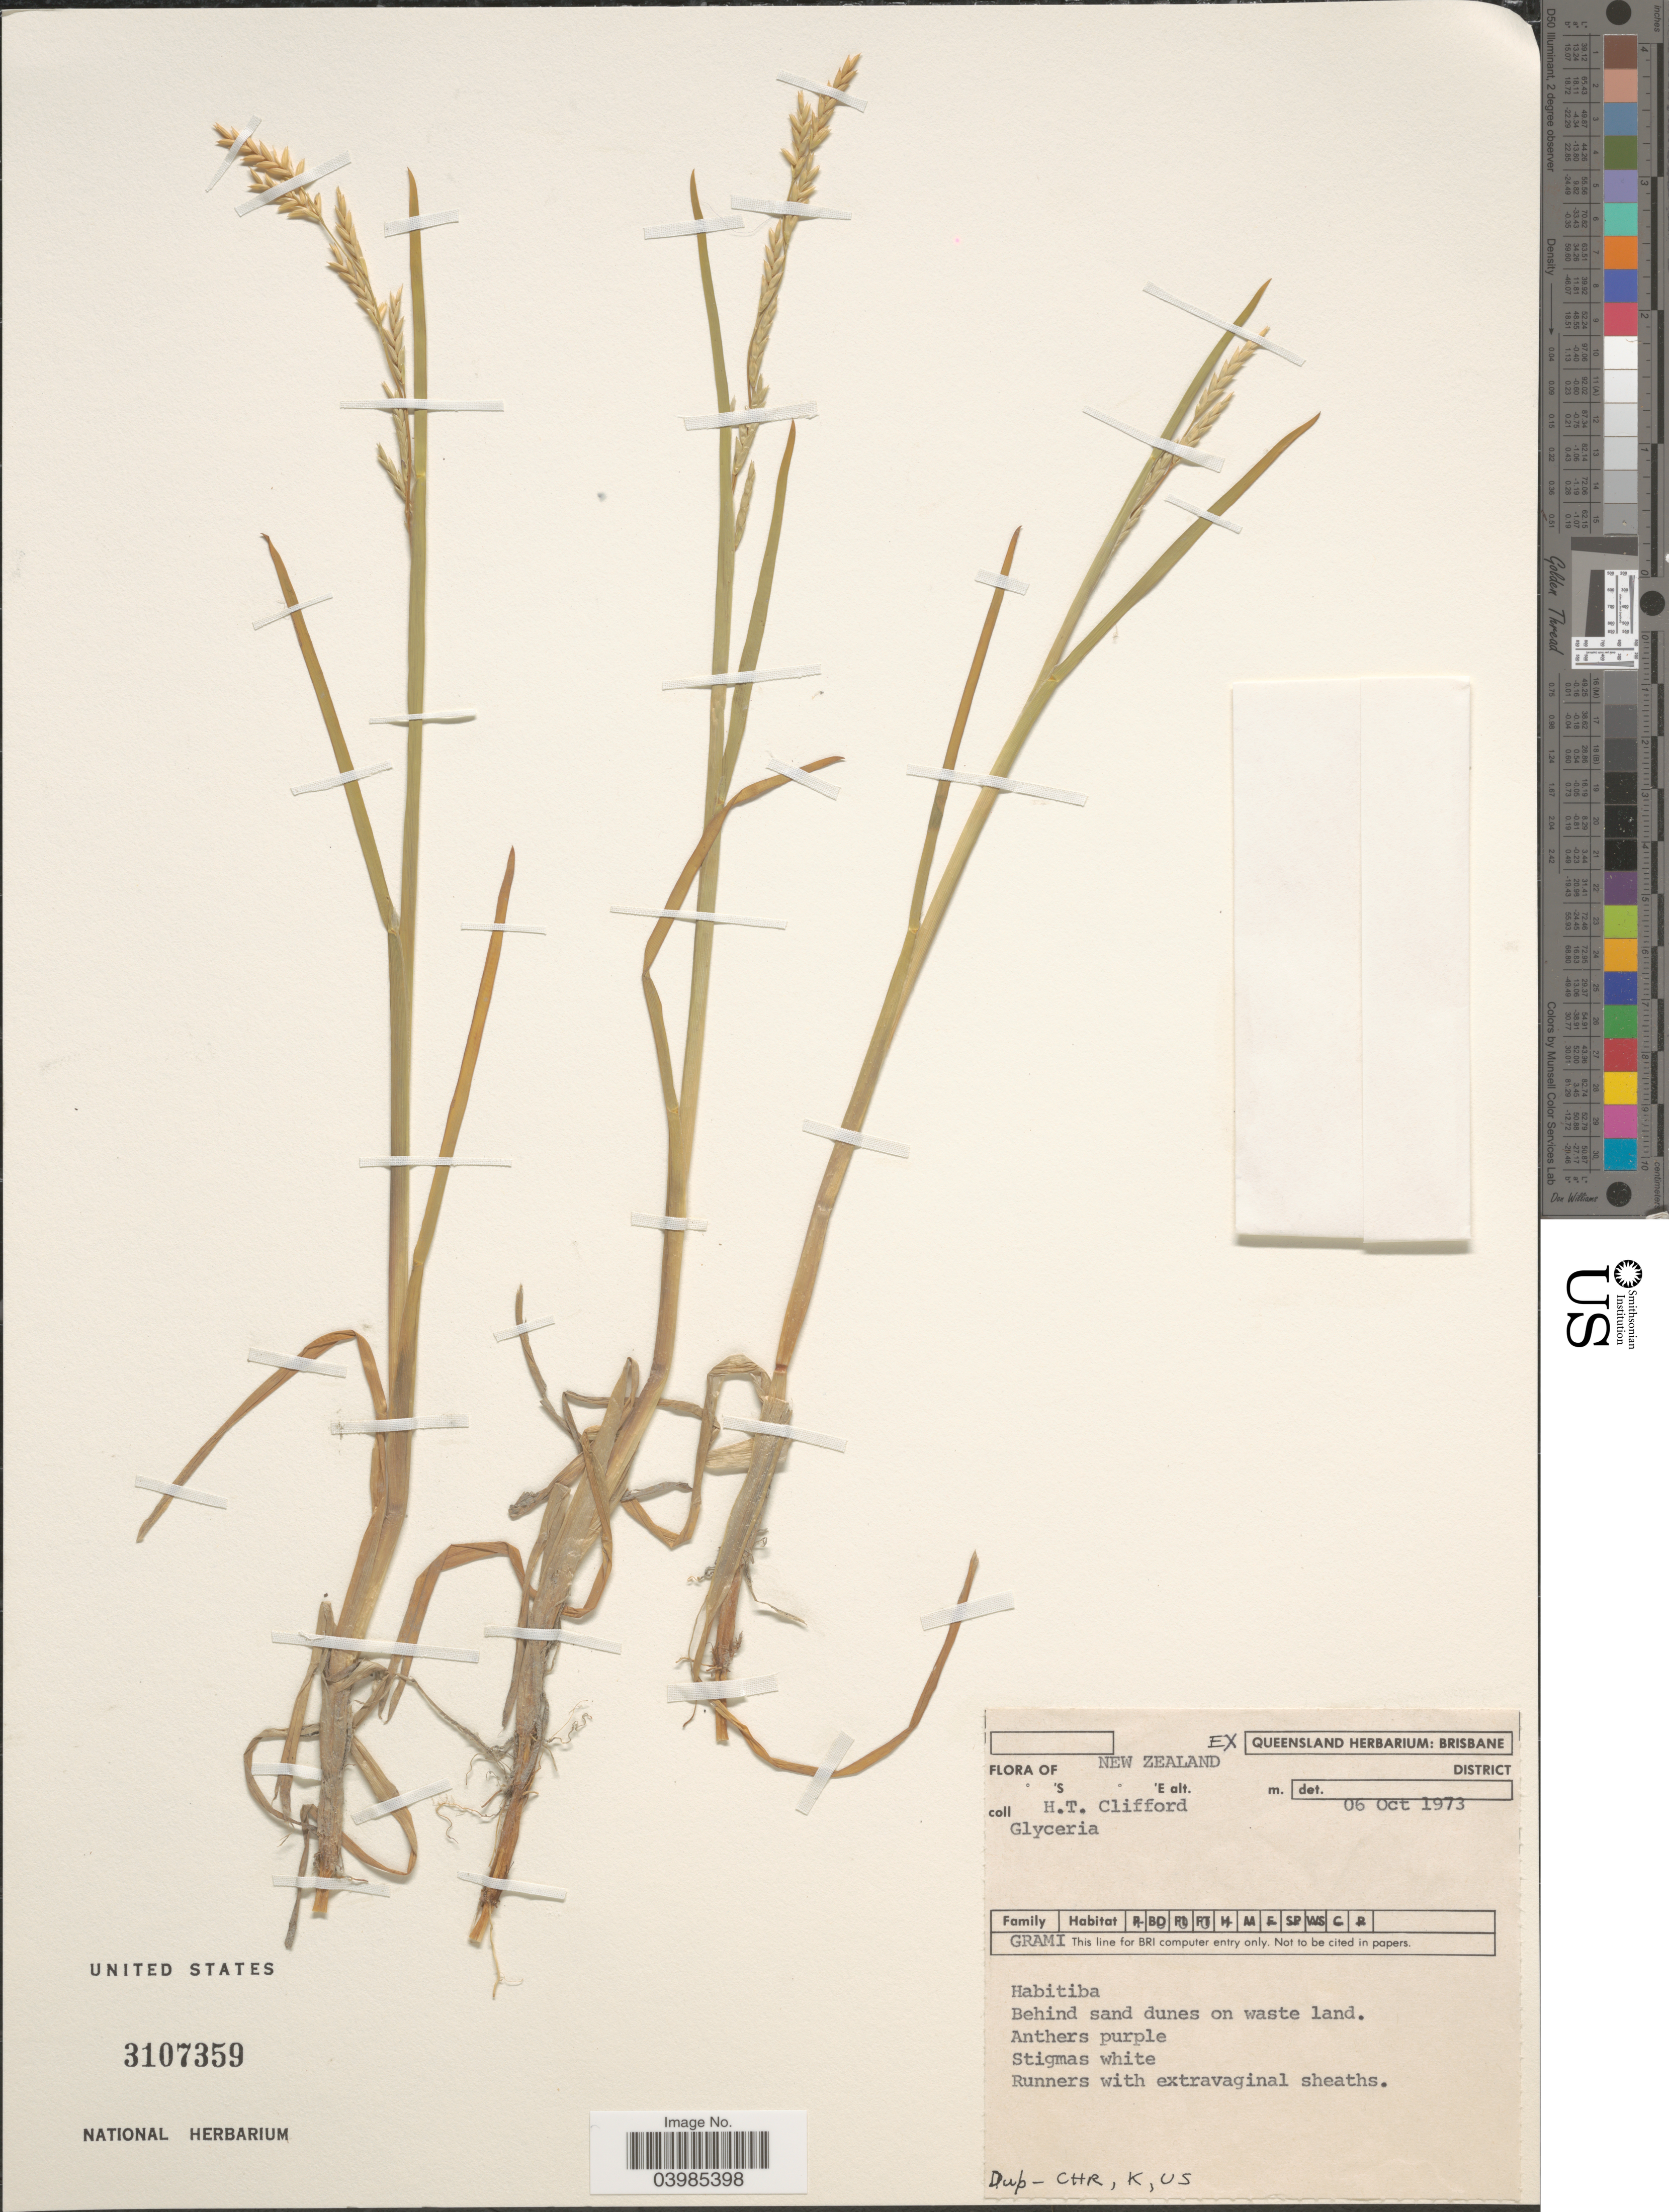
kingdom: Plantae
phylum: Tracheophyta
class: Liliopsida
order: Poales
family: Poaceae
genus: Glyceria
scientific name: Glyceria sp.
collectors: H. Clifford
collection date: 1973-10-06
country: New Zealand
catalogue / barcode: US 3107359